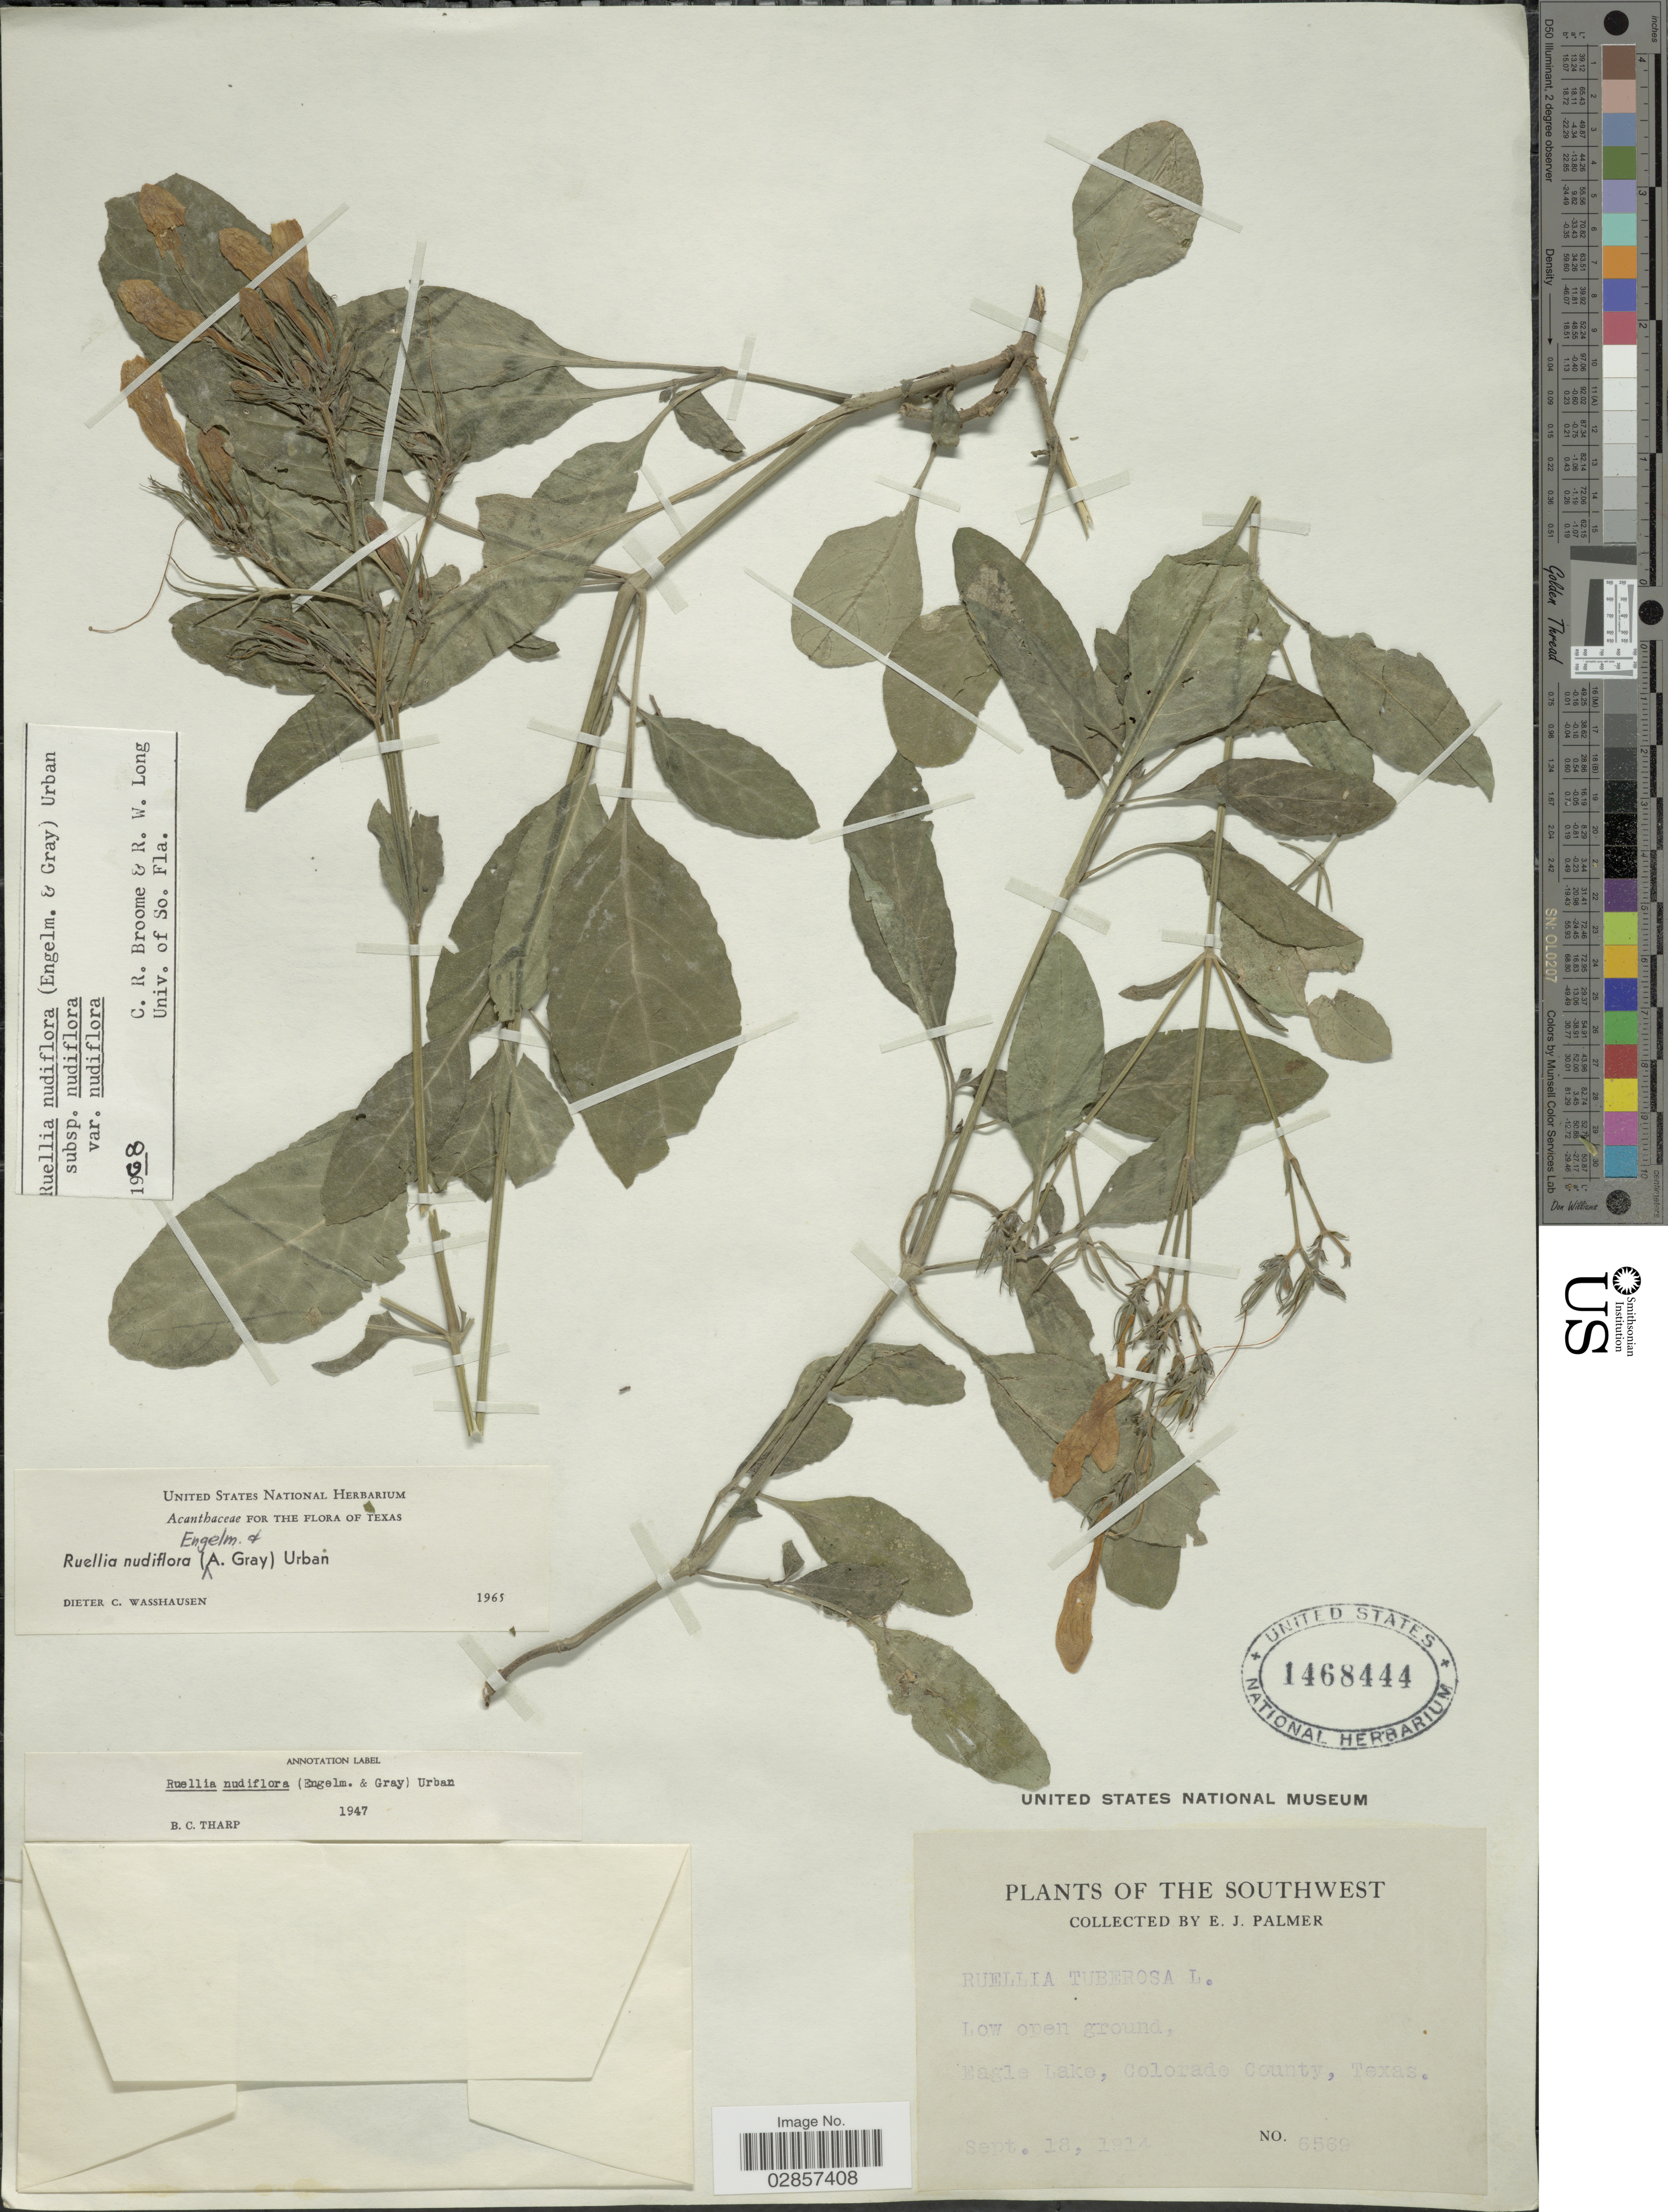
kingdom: Plantae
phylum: Tracheophyta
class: Magnoliopsida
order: Lamiales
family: Acanthaceae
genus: Ruellia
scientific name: Ruellia nudiflora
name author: (Engelm. & A. Gray) Urb.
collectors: E. J. Palmer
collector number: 6569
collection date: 1914-09-18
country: United States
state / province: Texas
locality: The Southwest, Magle Lake, Colorado County, Texas.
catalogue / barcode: US 1468444